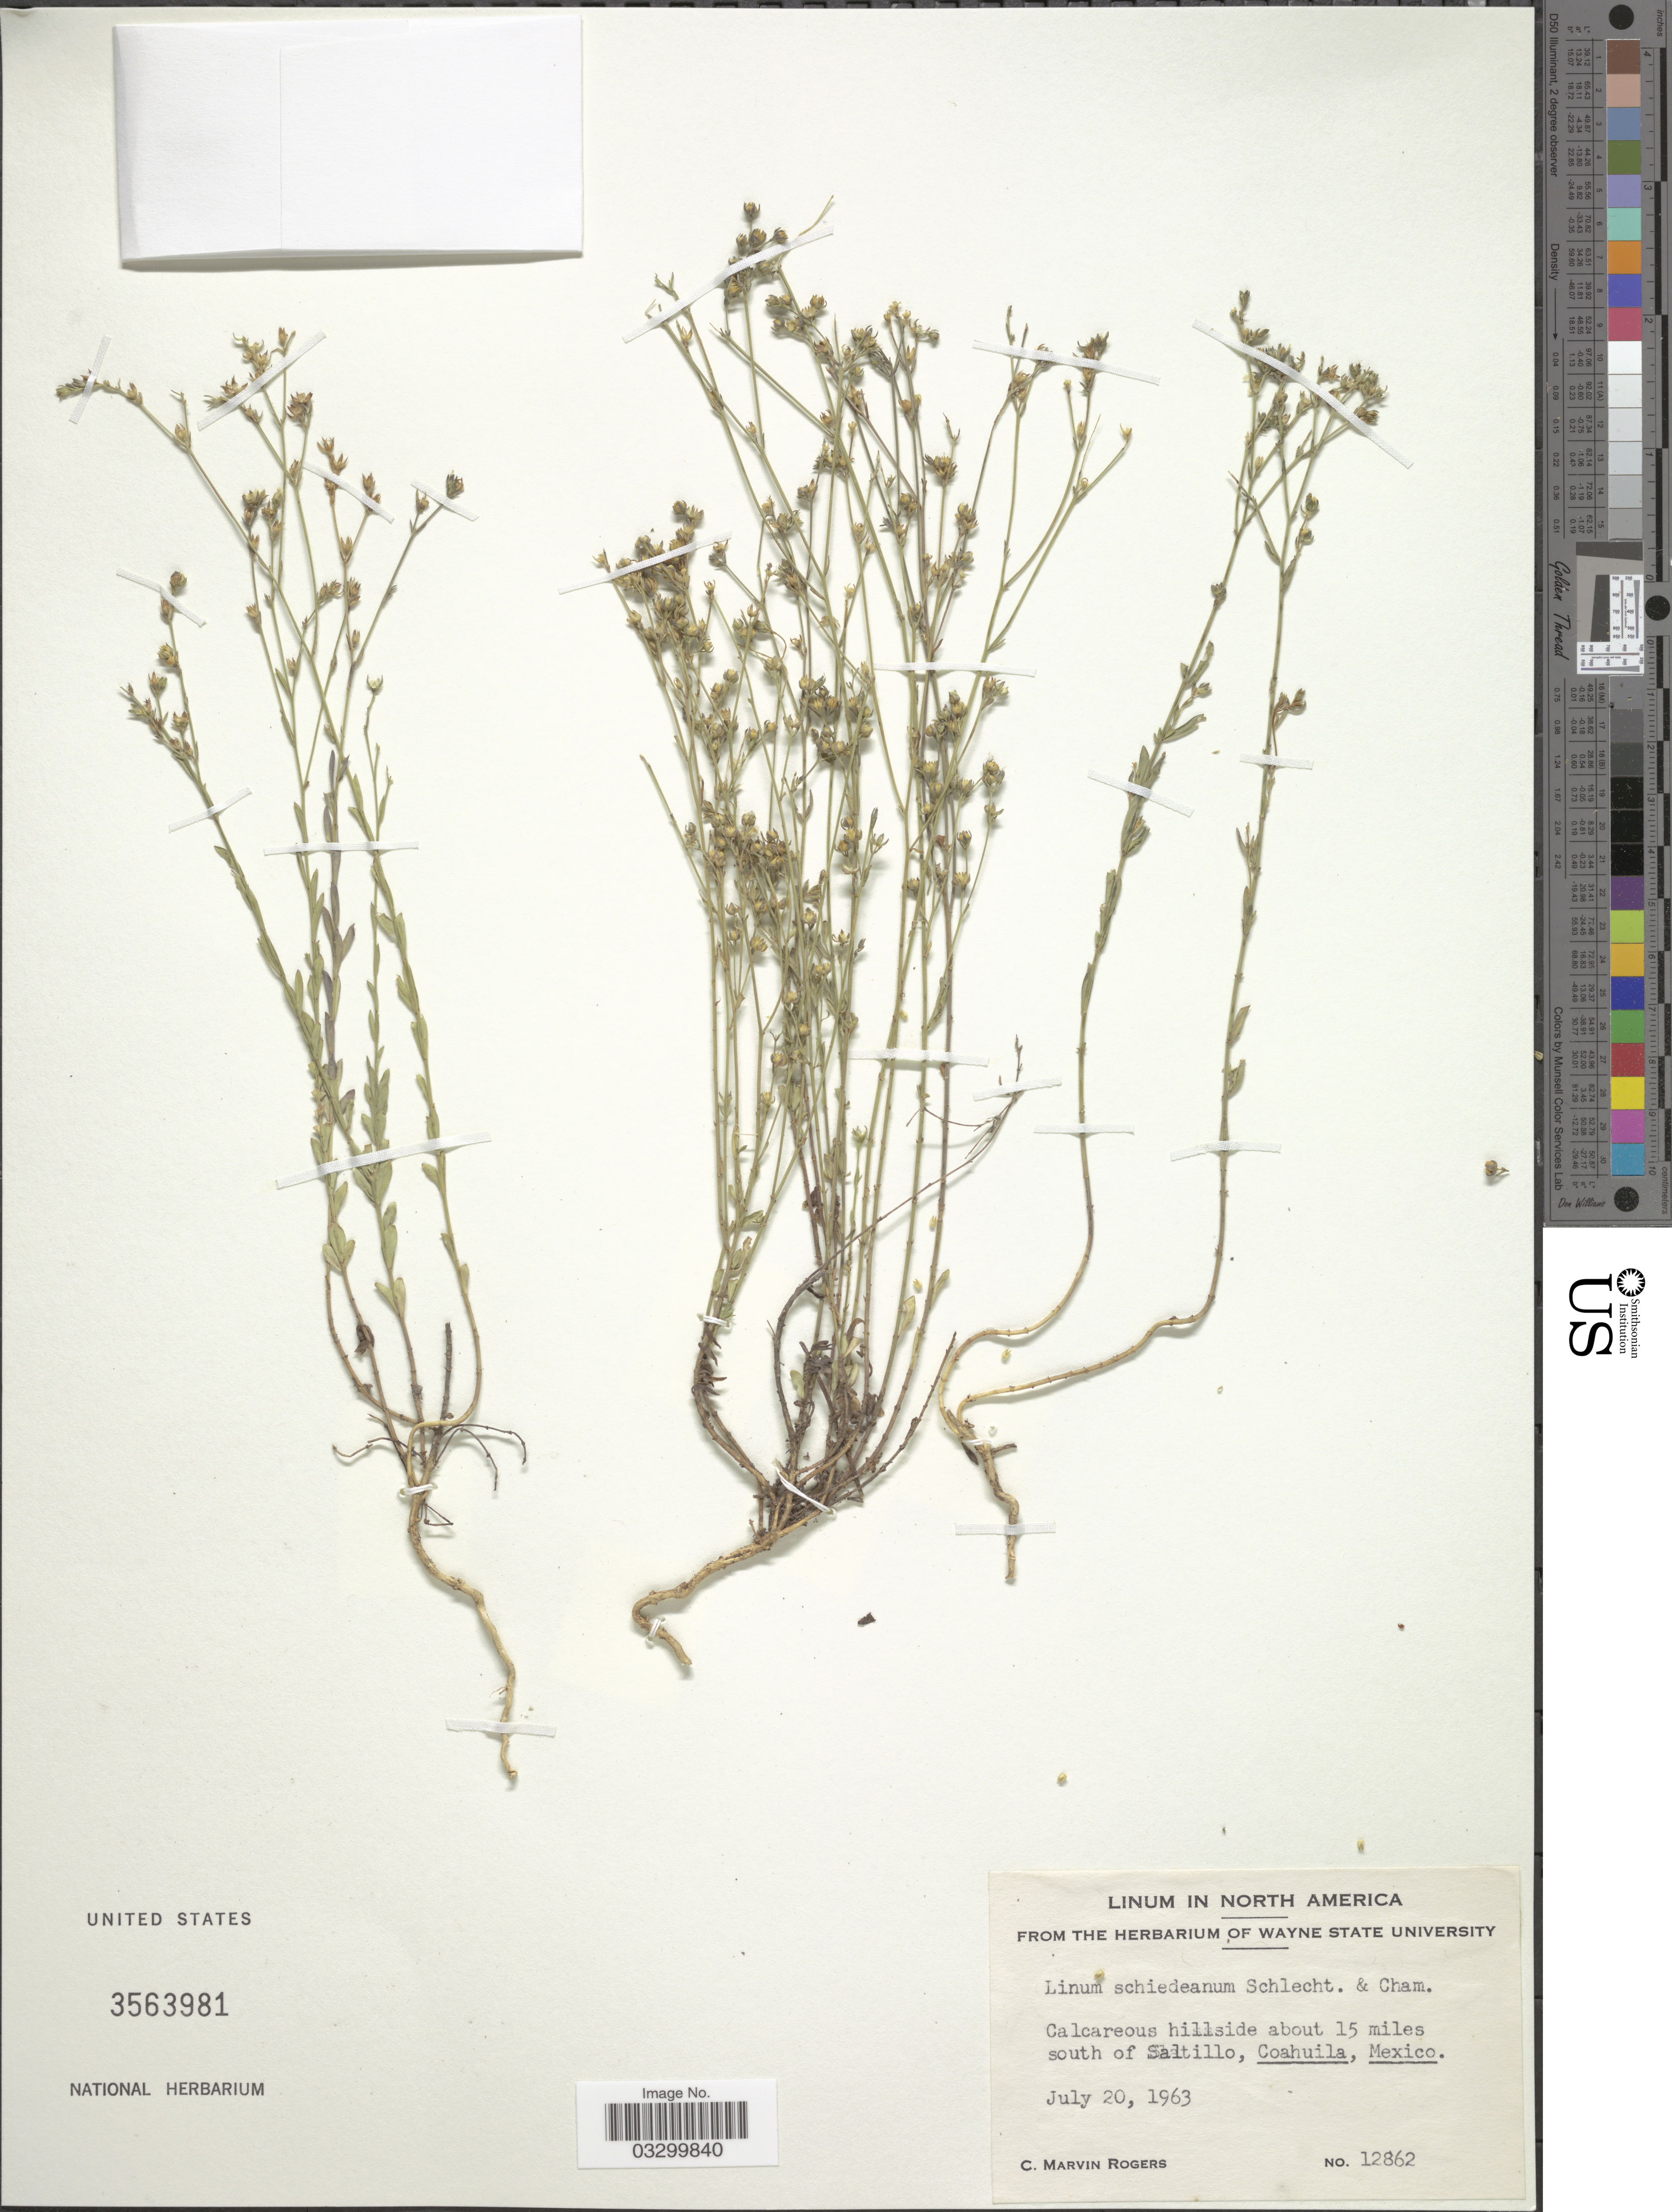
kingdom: Plantae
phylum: Tracheophyta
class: Magnoliopsida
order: Malpighiales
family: Linaceae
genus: Linum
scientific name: Linum schiedeanum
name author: Schltdl. & Cham.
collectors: C. M. Rogers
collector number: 12862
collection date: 1963-07-20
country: Mexico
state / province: Coahuila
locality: Calcareous hillside about 15 miles south of Saltillo.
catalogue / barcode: US 3563981